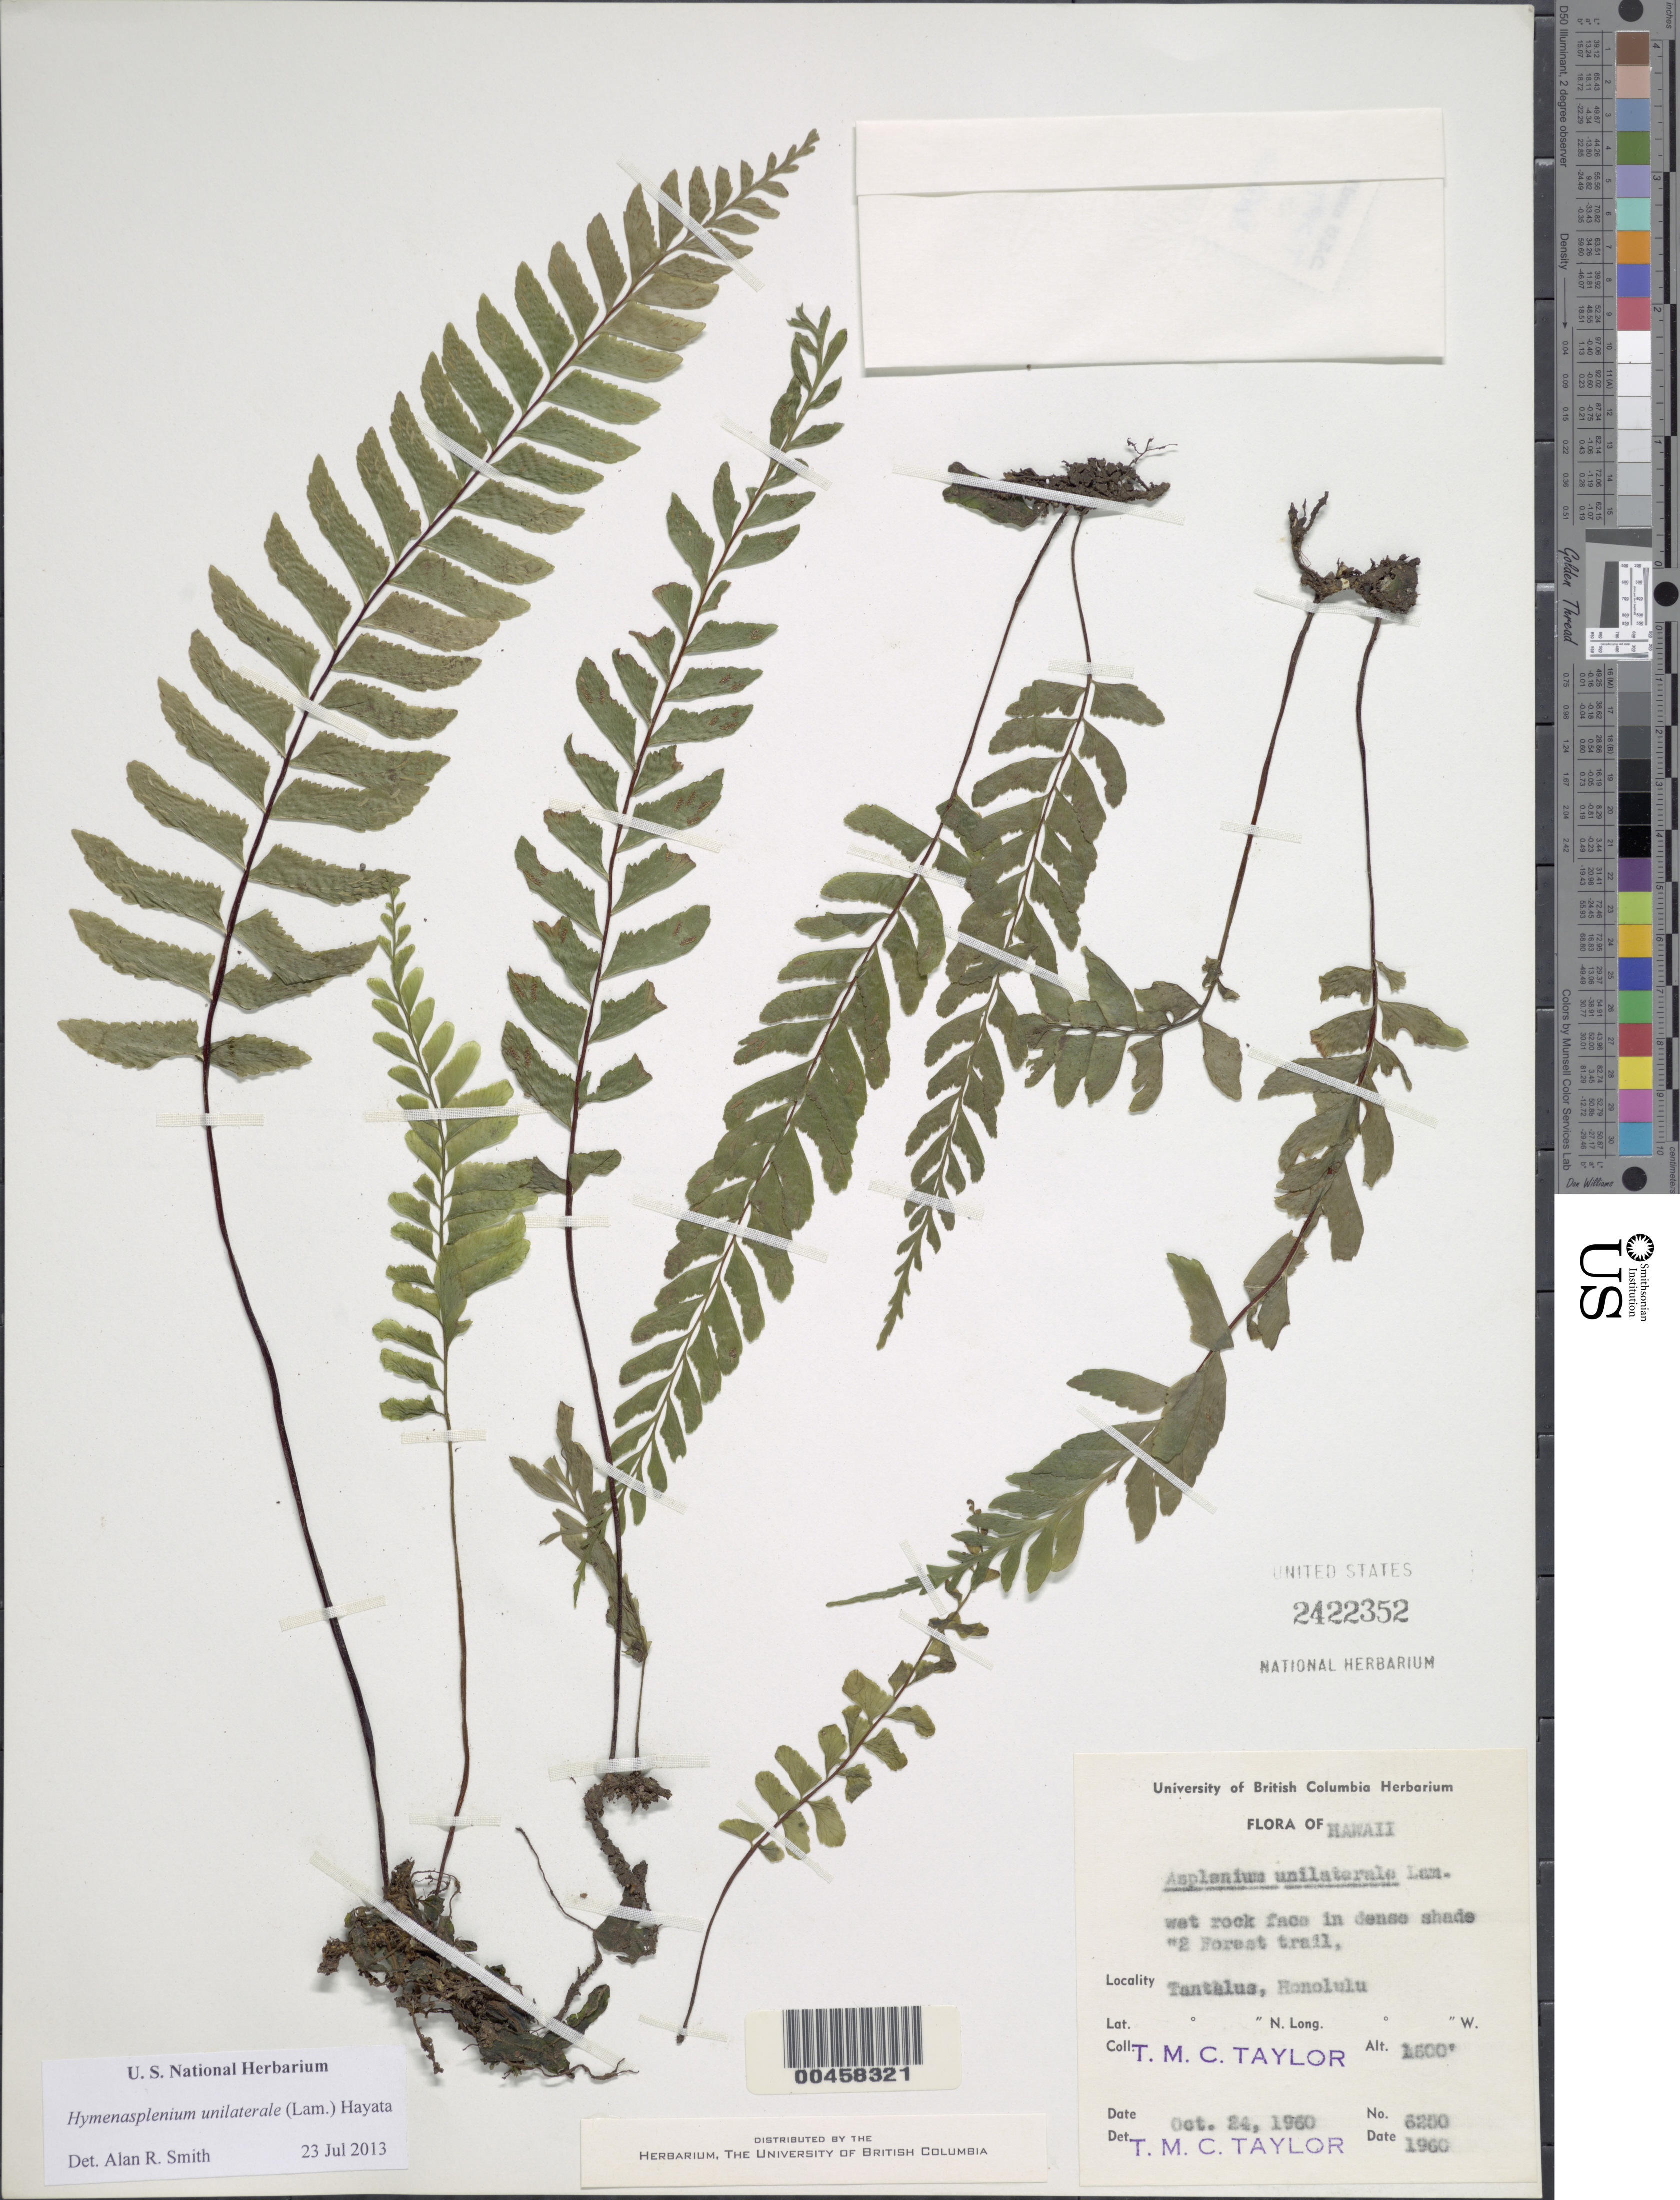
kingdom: Plantae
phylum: Tracheophyta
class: Polypodiopsida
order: Polypodiales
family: Aspleniaceae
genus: Hymenasplenium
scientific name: Hymenasplenium unilaterale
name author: (Lam.) Hayata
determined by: Smith, Alan R., (UC)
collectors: T. M. C. Taylor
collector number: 6200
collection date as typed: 24 Oct 1960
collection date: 1960-10-24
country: United States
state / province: Hawaii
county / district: Honolulu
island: Oahu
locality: Forest trail, Tantalus, Honolulu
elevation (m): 488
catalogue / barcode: US 2422352